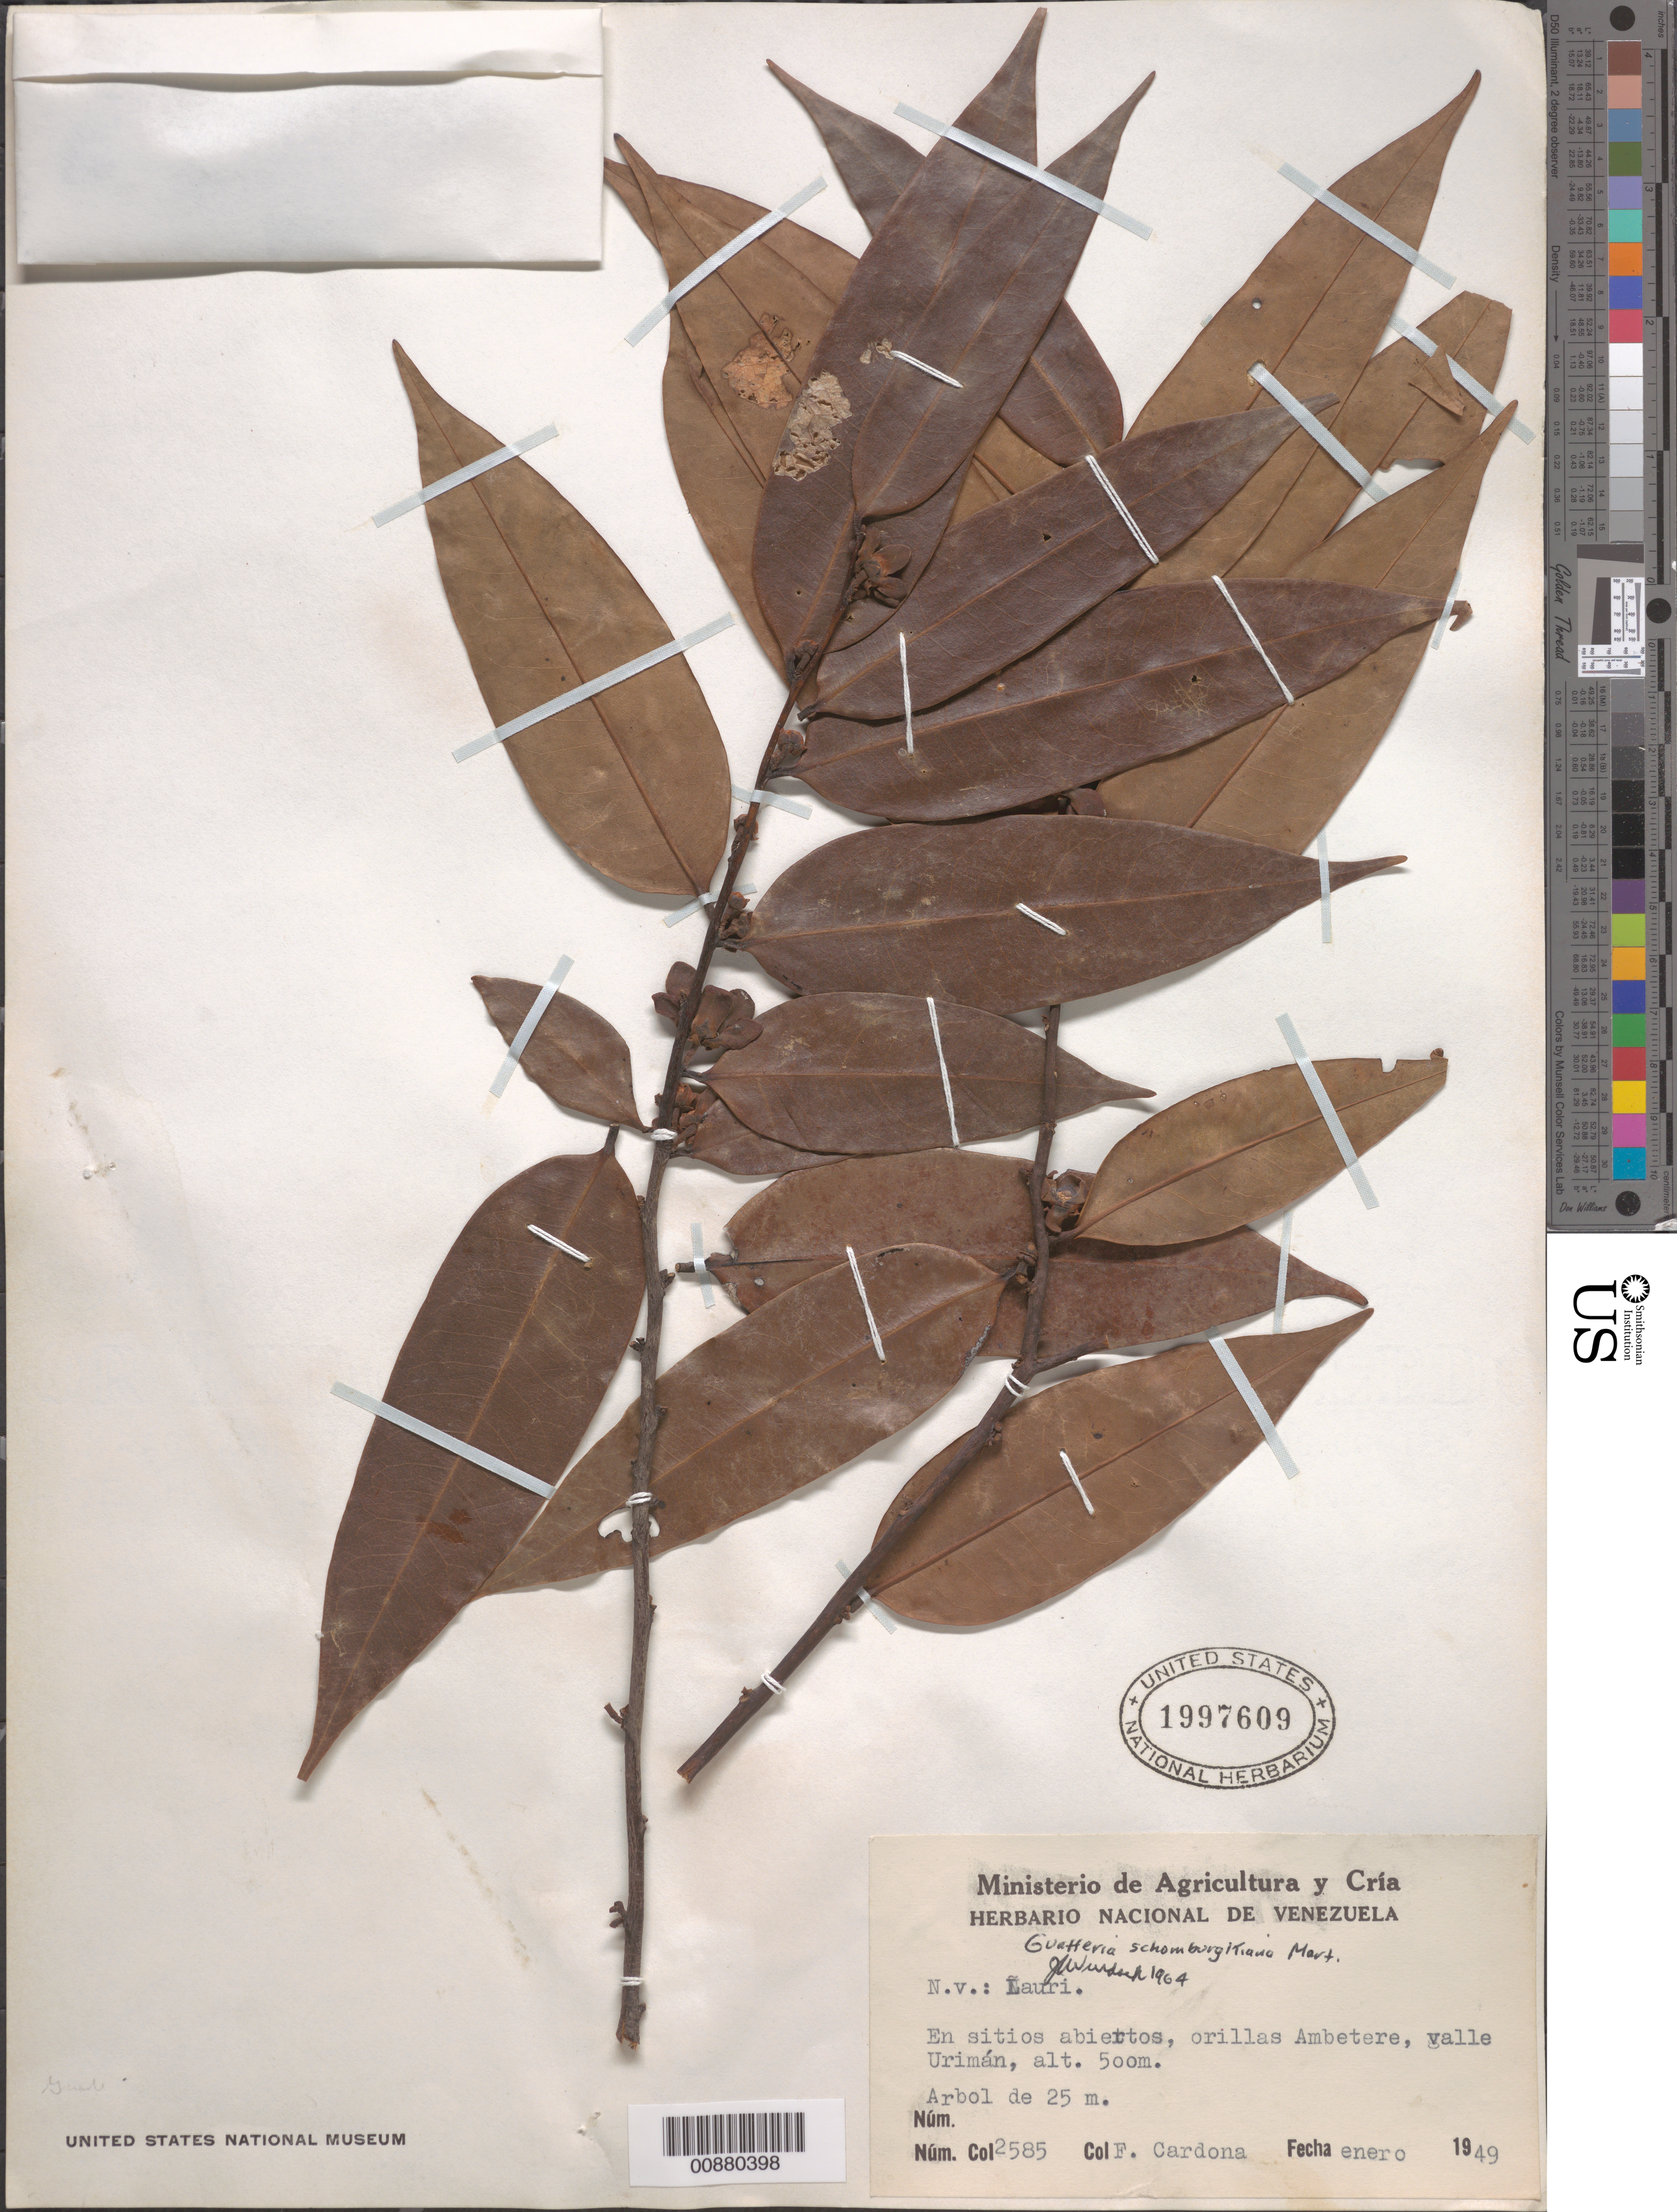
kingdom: Plantae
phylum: Tracheophyta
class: Magnoliopsida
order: Magnoliales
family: Annonaceae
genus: Guatteria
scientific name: Guatteria schomburgkiana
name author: Mart.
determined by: Wurdack, John J., (US), US (UNITED STATES)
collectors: F. Cardona Puig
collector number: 2585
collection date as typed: Jan-49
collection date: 1949-01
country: Venezuela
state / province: Bolívar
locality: Río Urimán valle, orillas Ambetere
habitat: Sitios abiertos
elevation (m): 500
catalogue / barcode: US 1997609